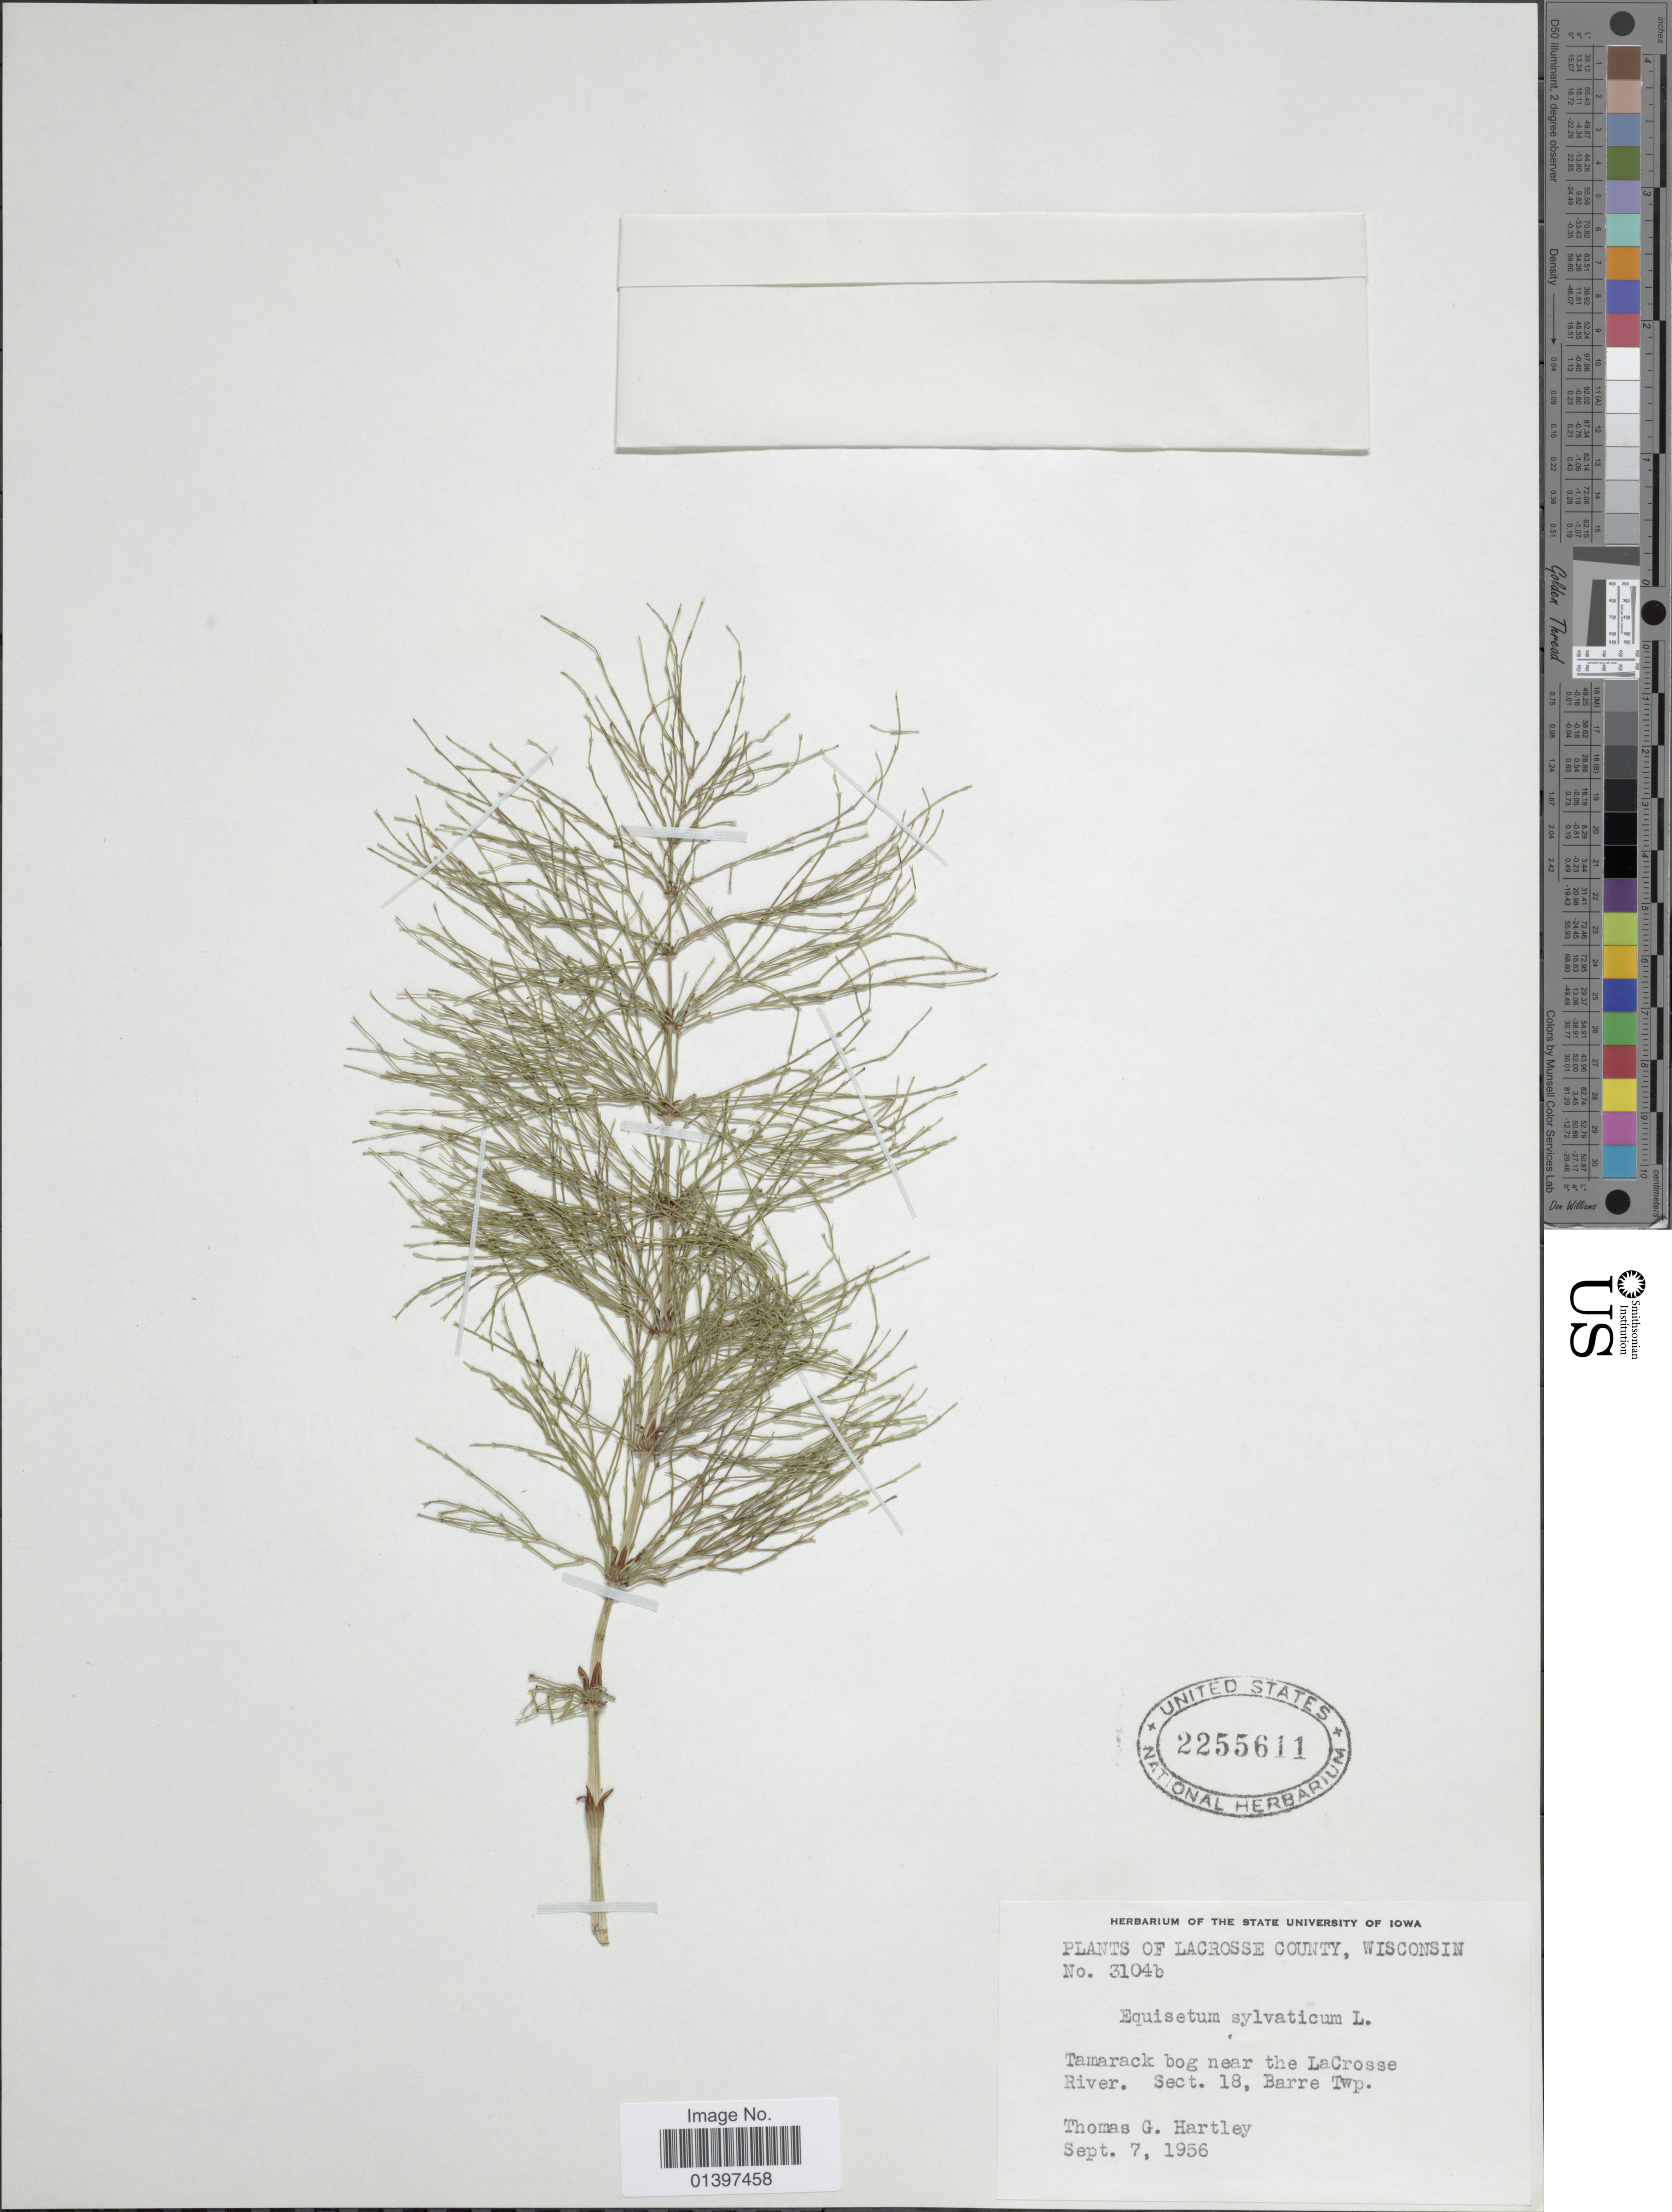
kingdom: Plantae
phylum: Tracheophyta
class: Polypodiopsida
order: Equisetales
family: Equisetaceae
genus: Equisetum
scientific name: Equisetum sylvaticum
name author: L.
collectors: T. G. Hartley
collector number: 3104b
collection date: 1956-09-07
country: United States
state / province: Wisconsin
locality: Lacrosse County, Wisconsin, Tamarack bog near the LaCrosse River, Sect. 18, Barre Twp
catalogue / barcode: US 2255611